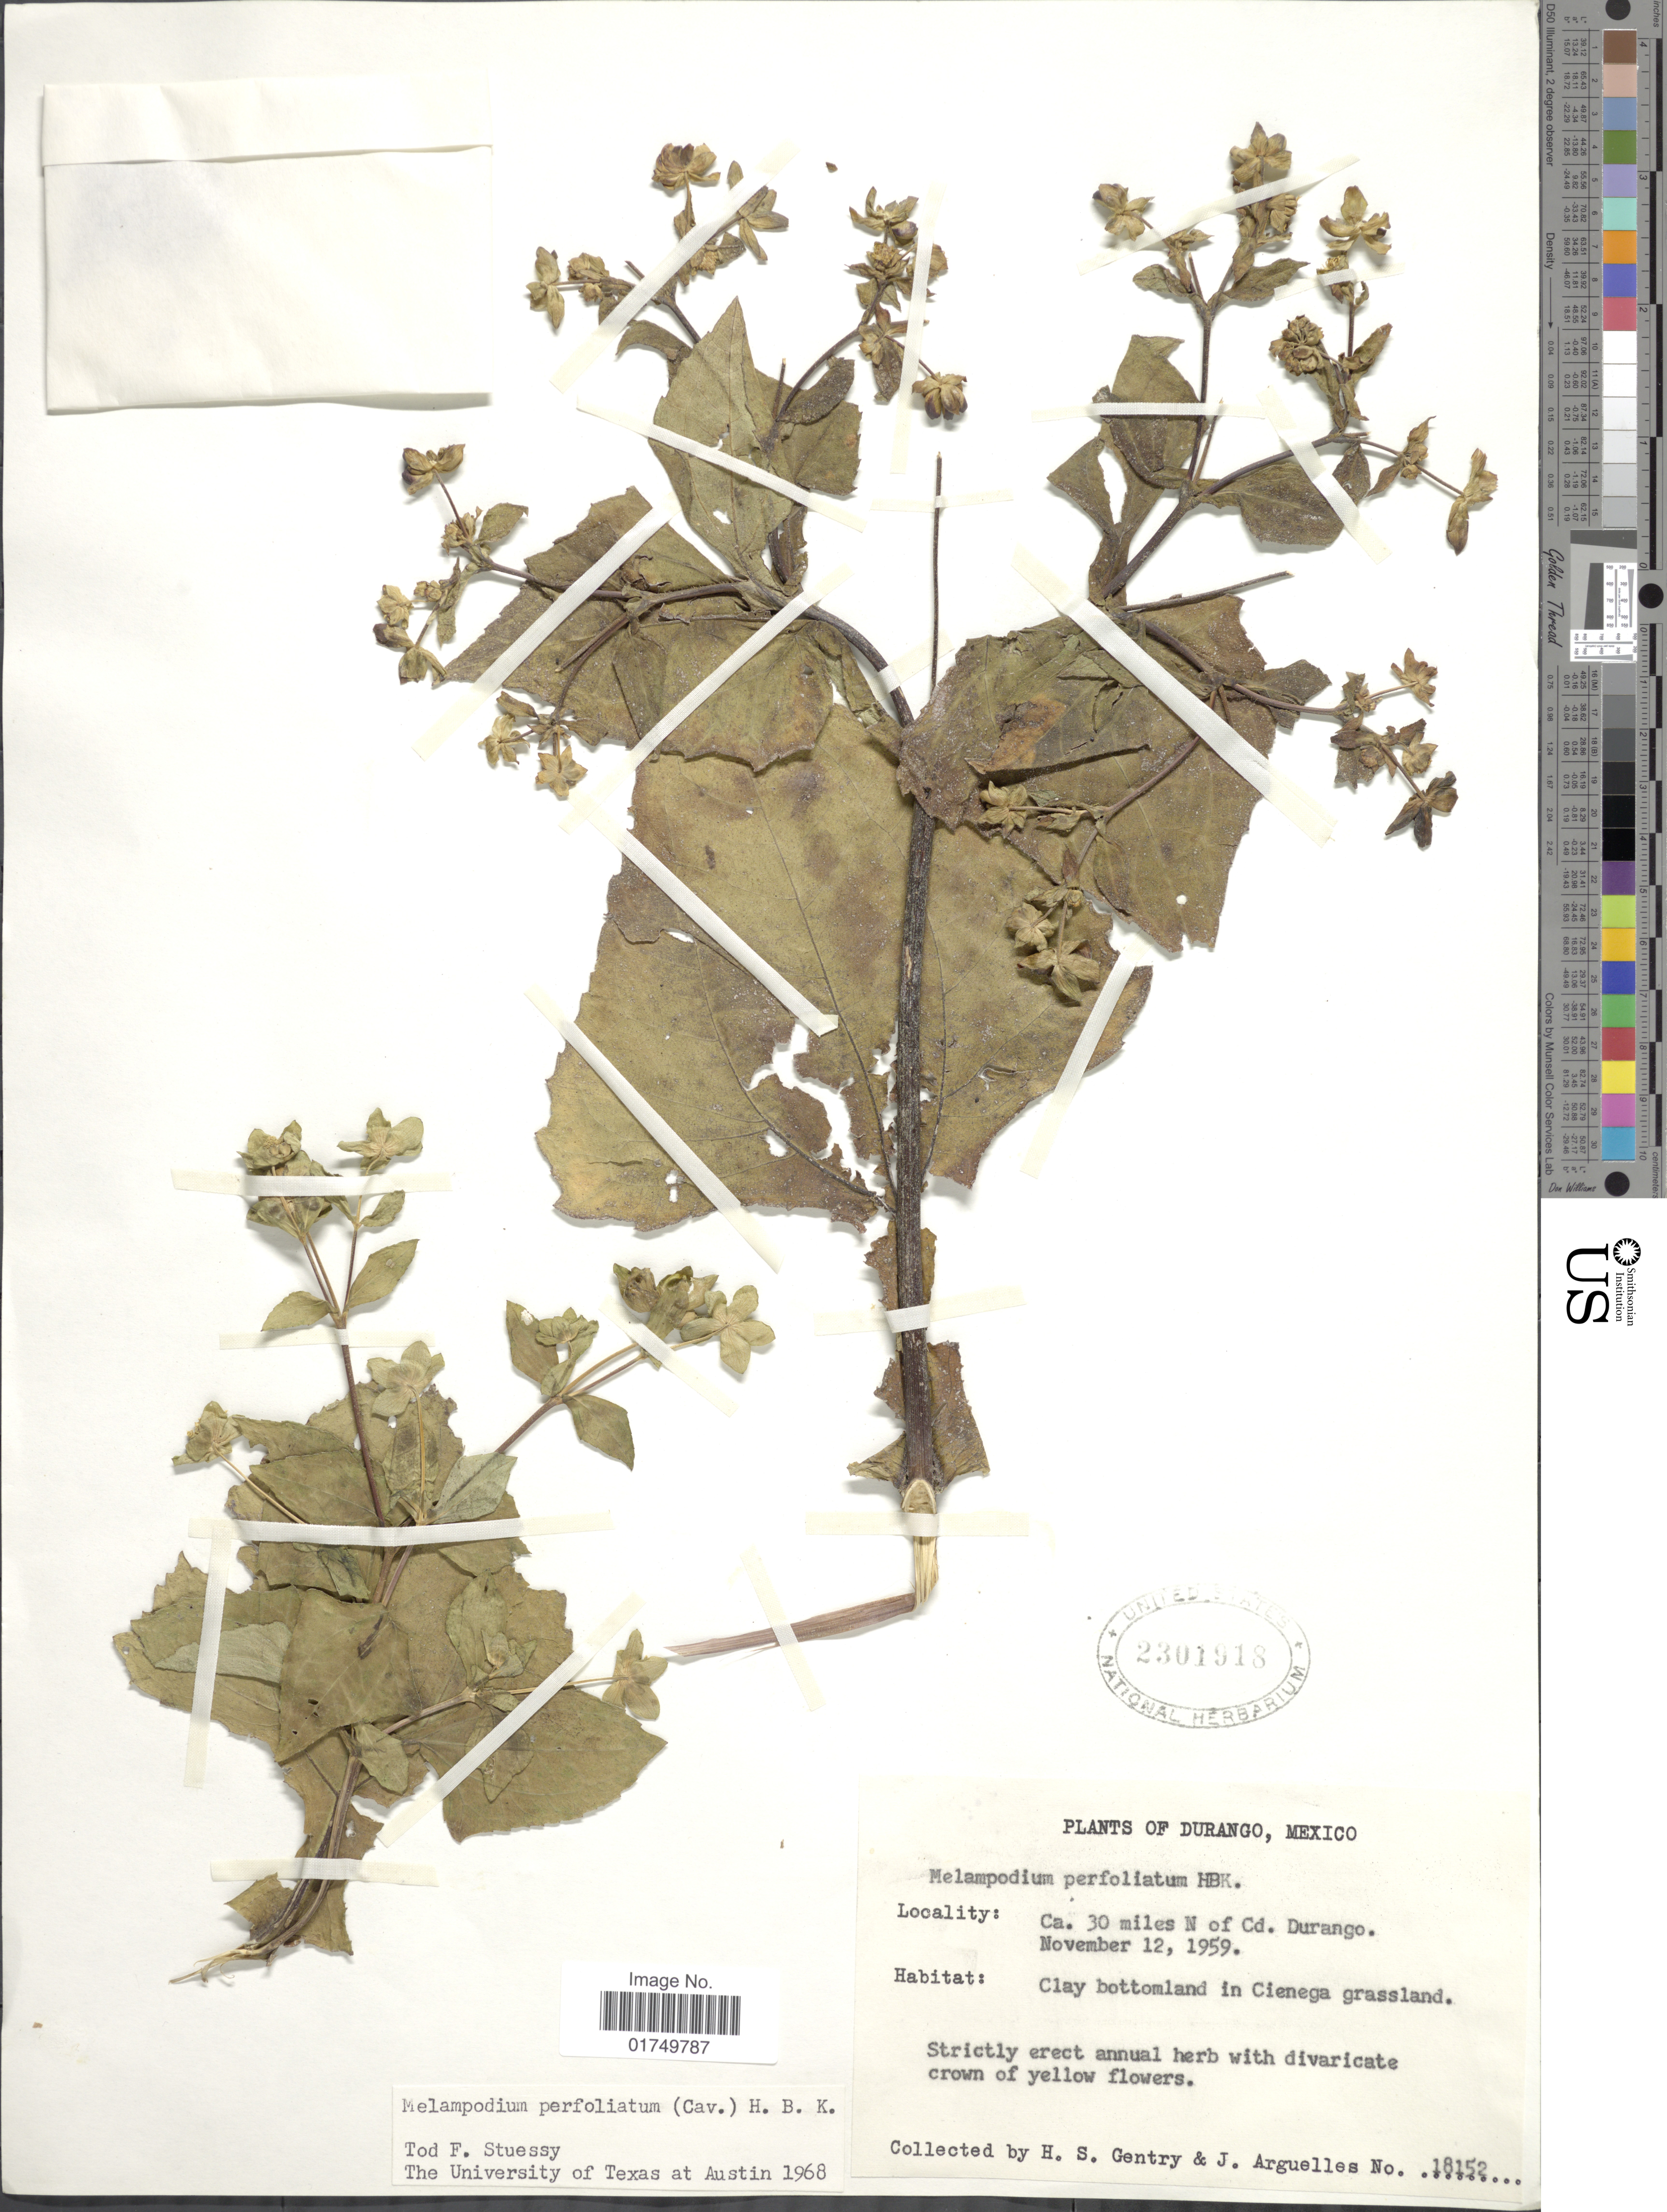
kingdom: Plantae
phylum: Tracheophyta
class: Magnoliopsida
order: Asterales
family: Asteraceae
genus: Melampodium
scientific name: Melampodium perfoliatum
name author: (Cav.) Kunth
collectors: H. S. Gentry & J. Arguelles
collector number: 18152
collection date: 1959-11-12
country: Mexico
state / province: Durango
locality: Ca. 30 miles N of Cd. Durango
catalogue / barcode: US 2301918